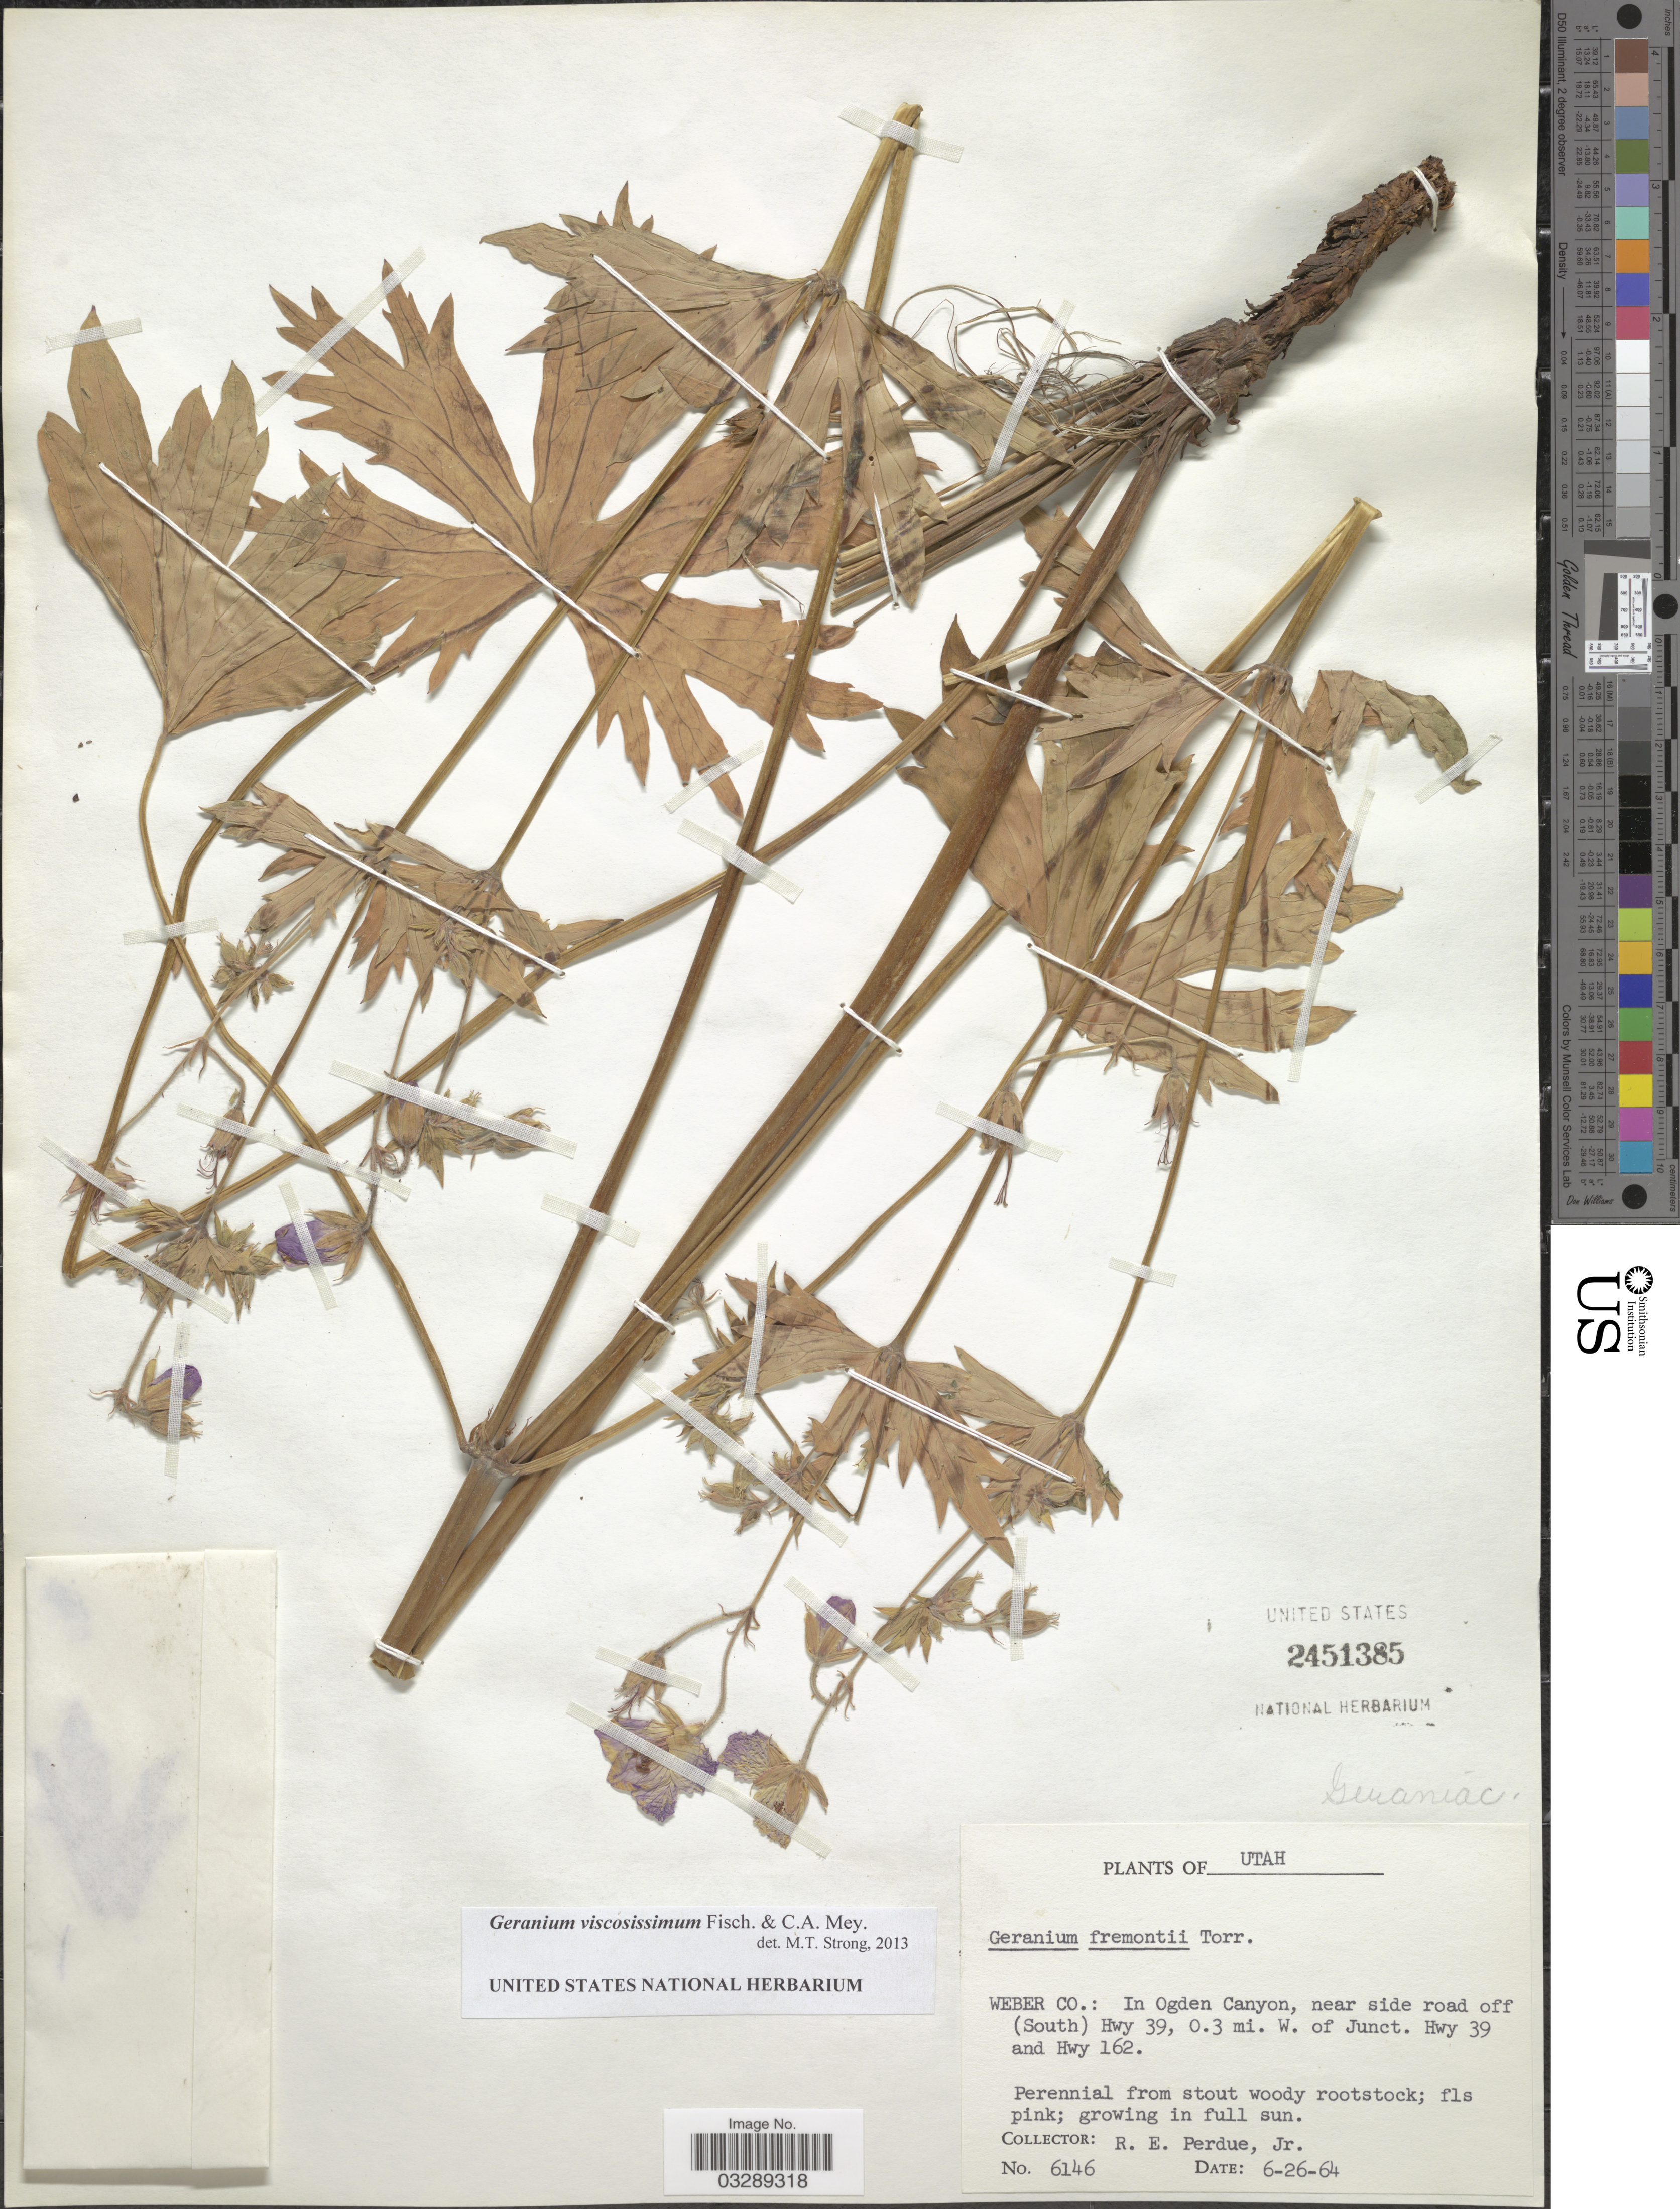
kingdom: Plantae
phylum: Tracheophyta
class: Magnoliopsida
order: Geraniales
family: Geraniaceae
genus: Geranium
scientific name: Geranium viscosissimum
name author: Fisch. & C.A. Mey.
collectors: R. E. Perdue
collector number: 6146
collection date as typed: Transcribed d/m/y: 26/6/64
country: United States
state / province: Utah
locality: Weber Co.: In Ogden Canyon, near side road off (South) Hwy 39, 0.3 mi. W. of Junct. Hwy 39 and Hwy 162.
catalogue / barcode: US 2451385